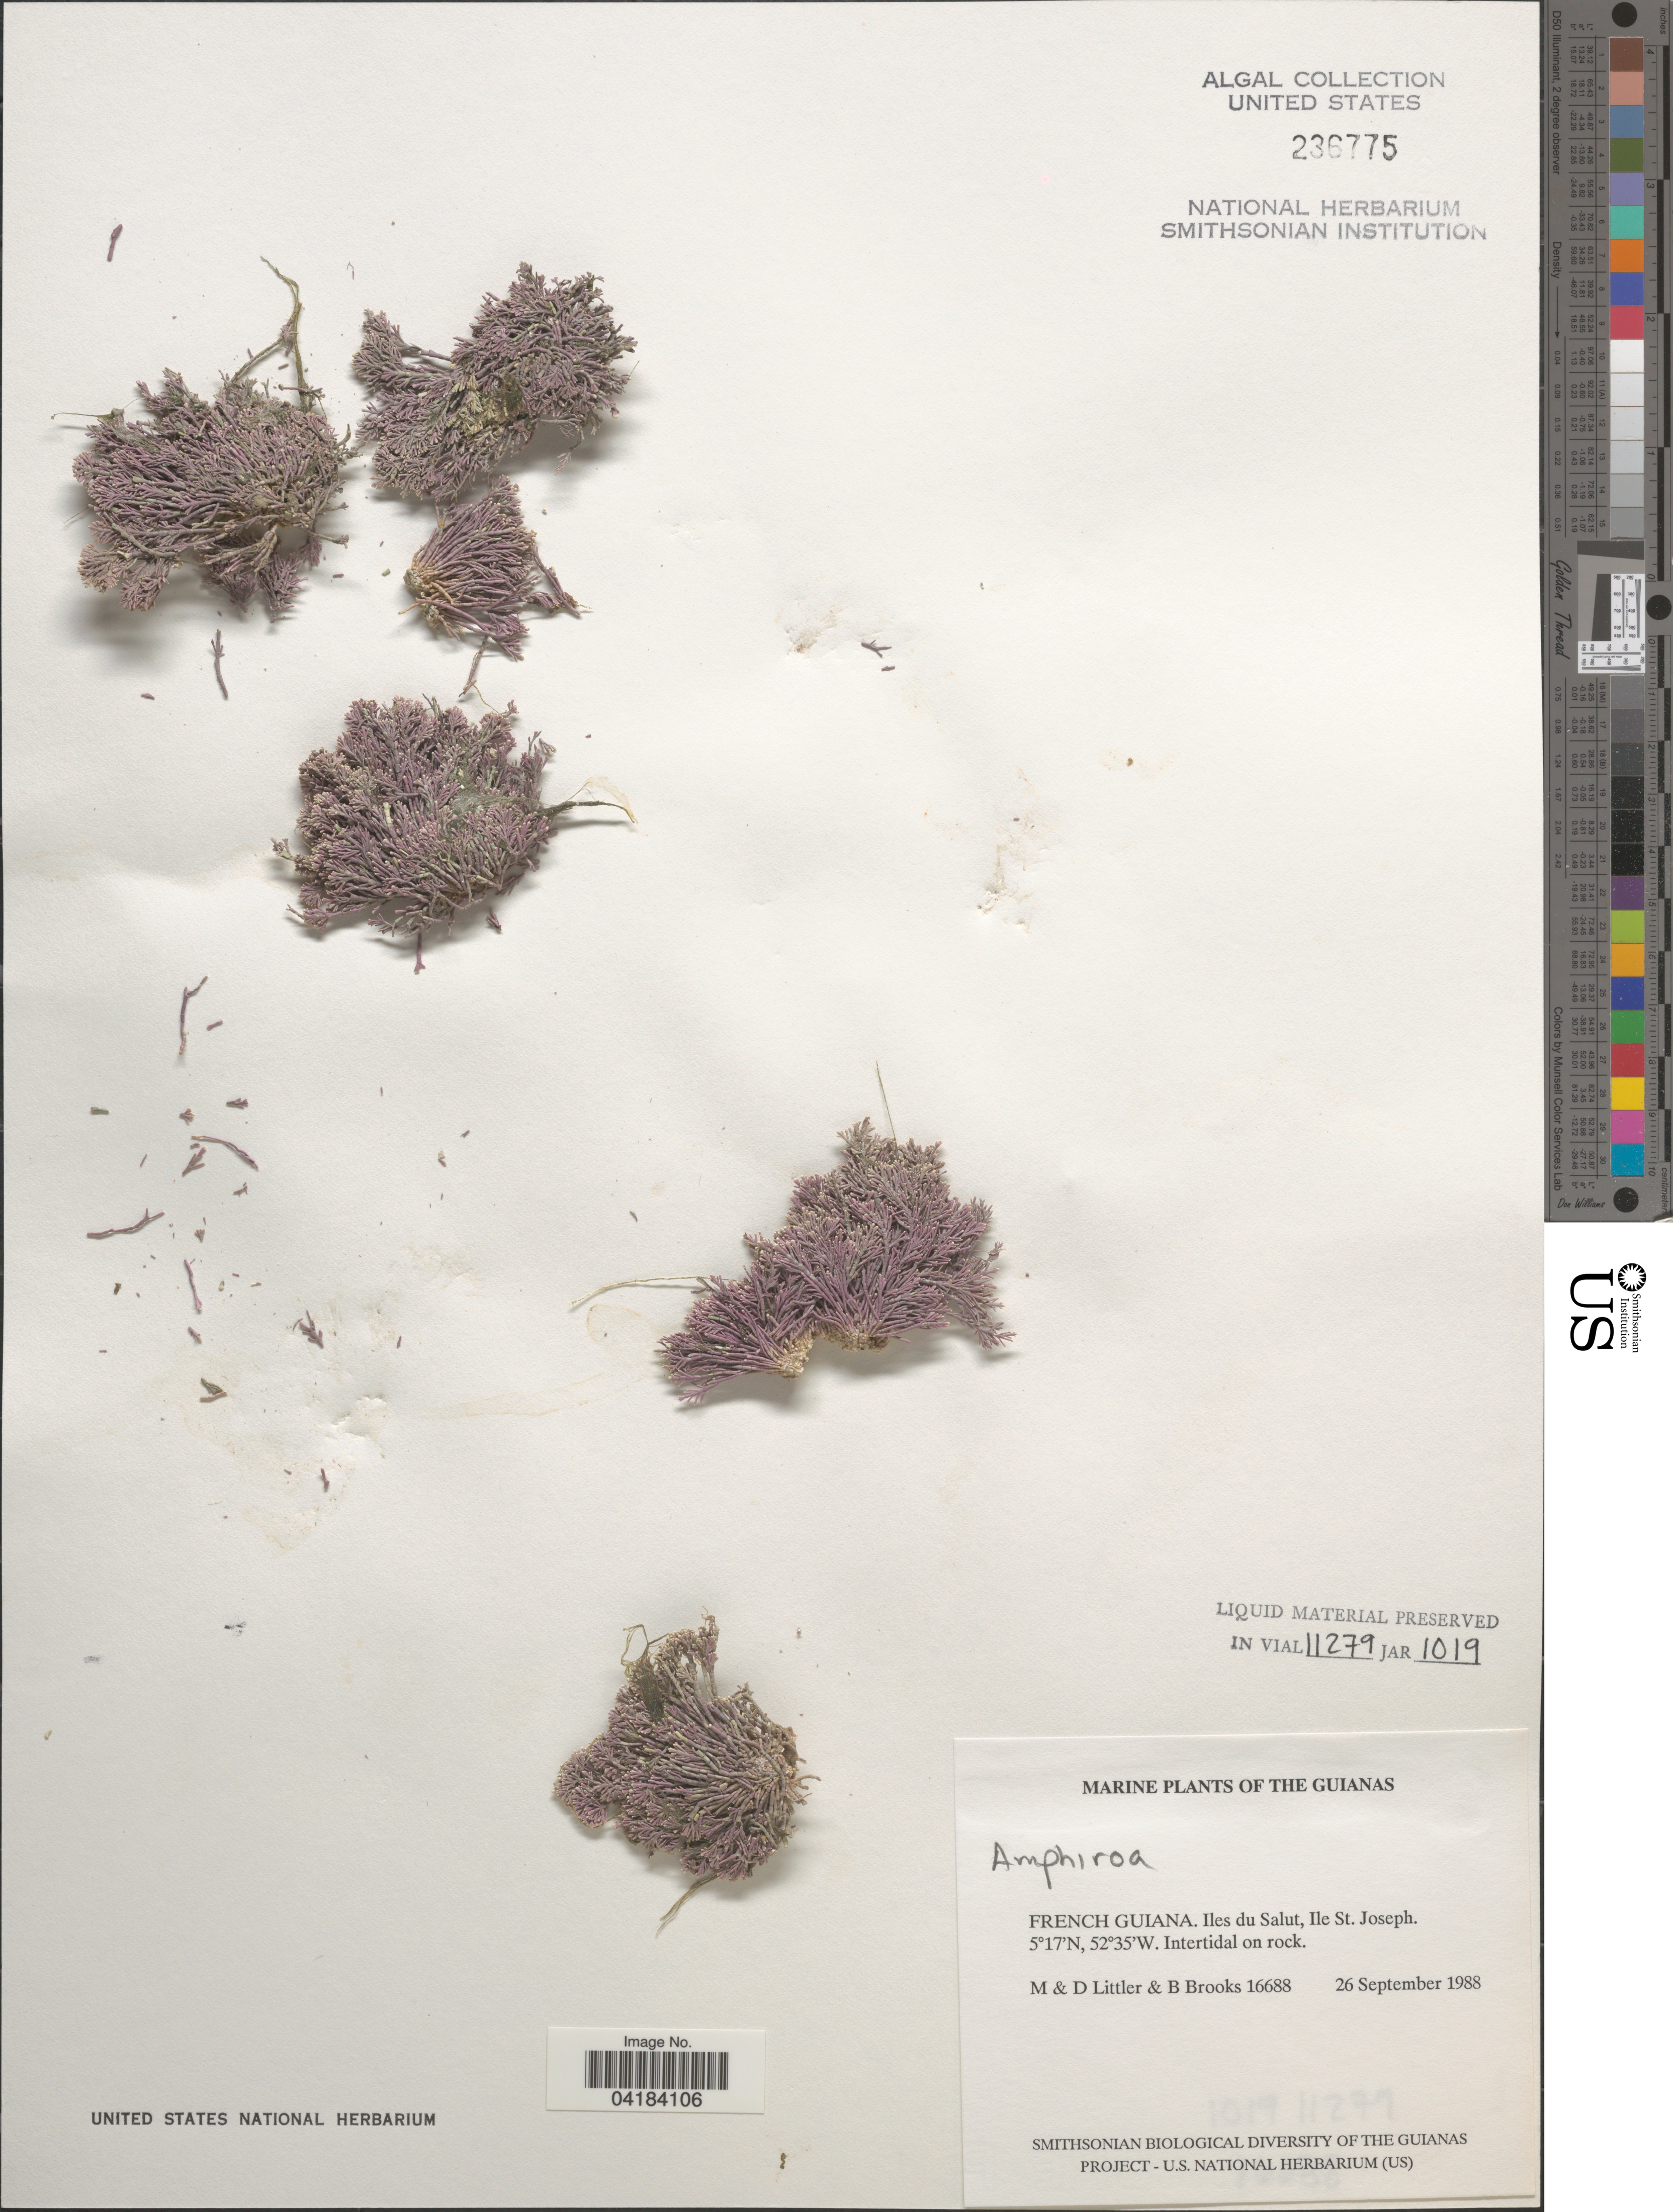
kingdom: Plantae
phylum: Rhodophyta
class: Florideophyceae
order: Corallinales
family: Lithophyllaceae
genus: Amphiroa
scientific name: Amphiroa sp.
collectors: M. Littler, D. S. Littler & B. Brooks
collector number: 16688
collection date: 1988-09-26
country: French Guiana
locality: Iles du Salut, Ile St. Joseph.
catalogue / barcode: US 236775